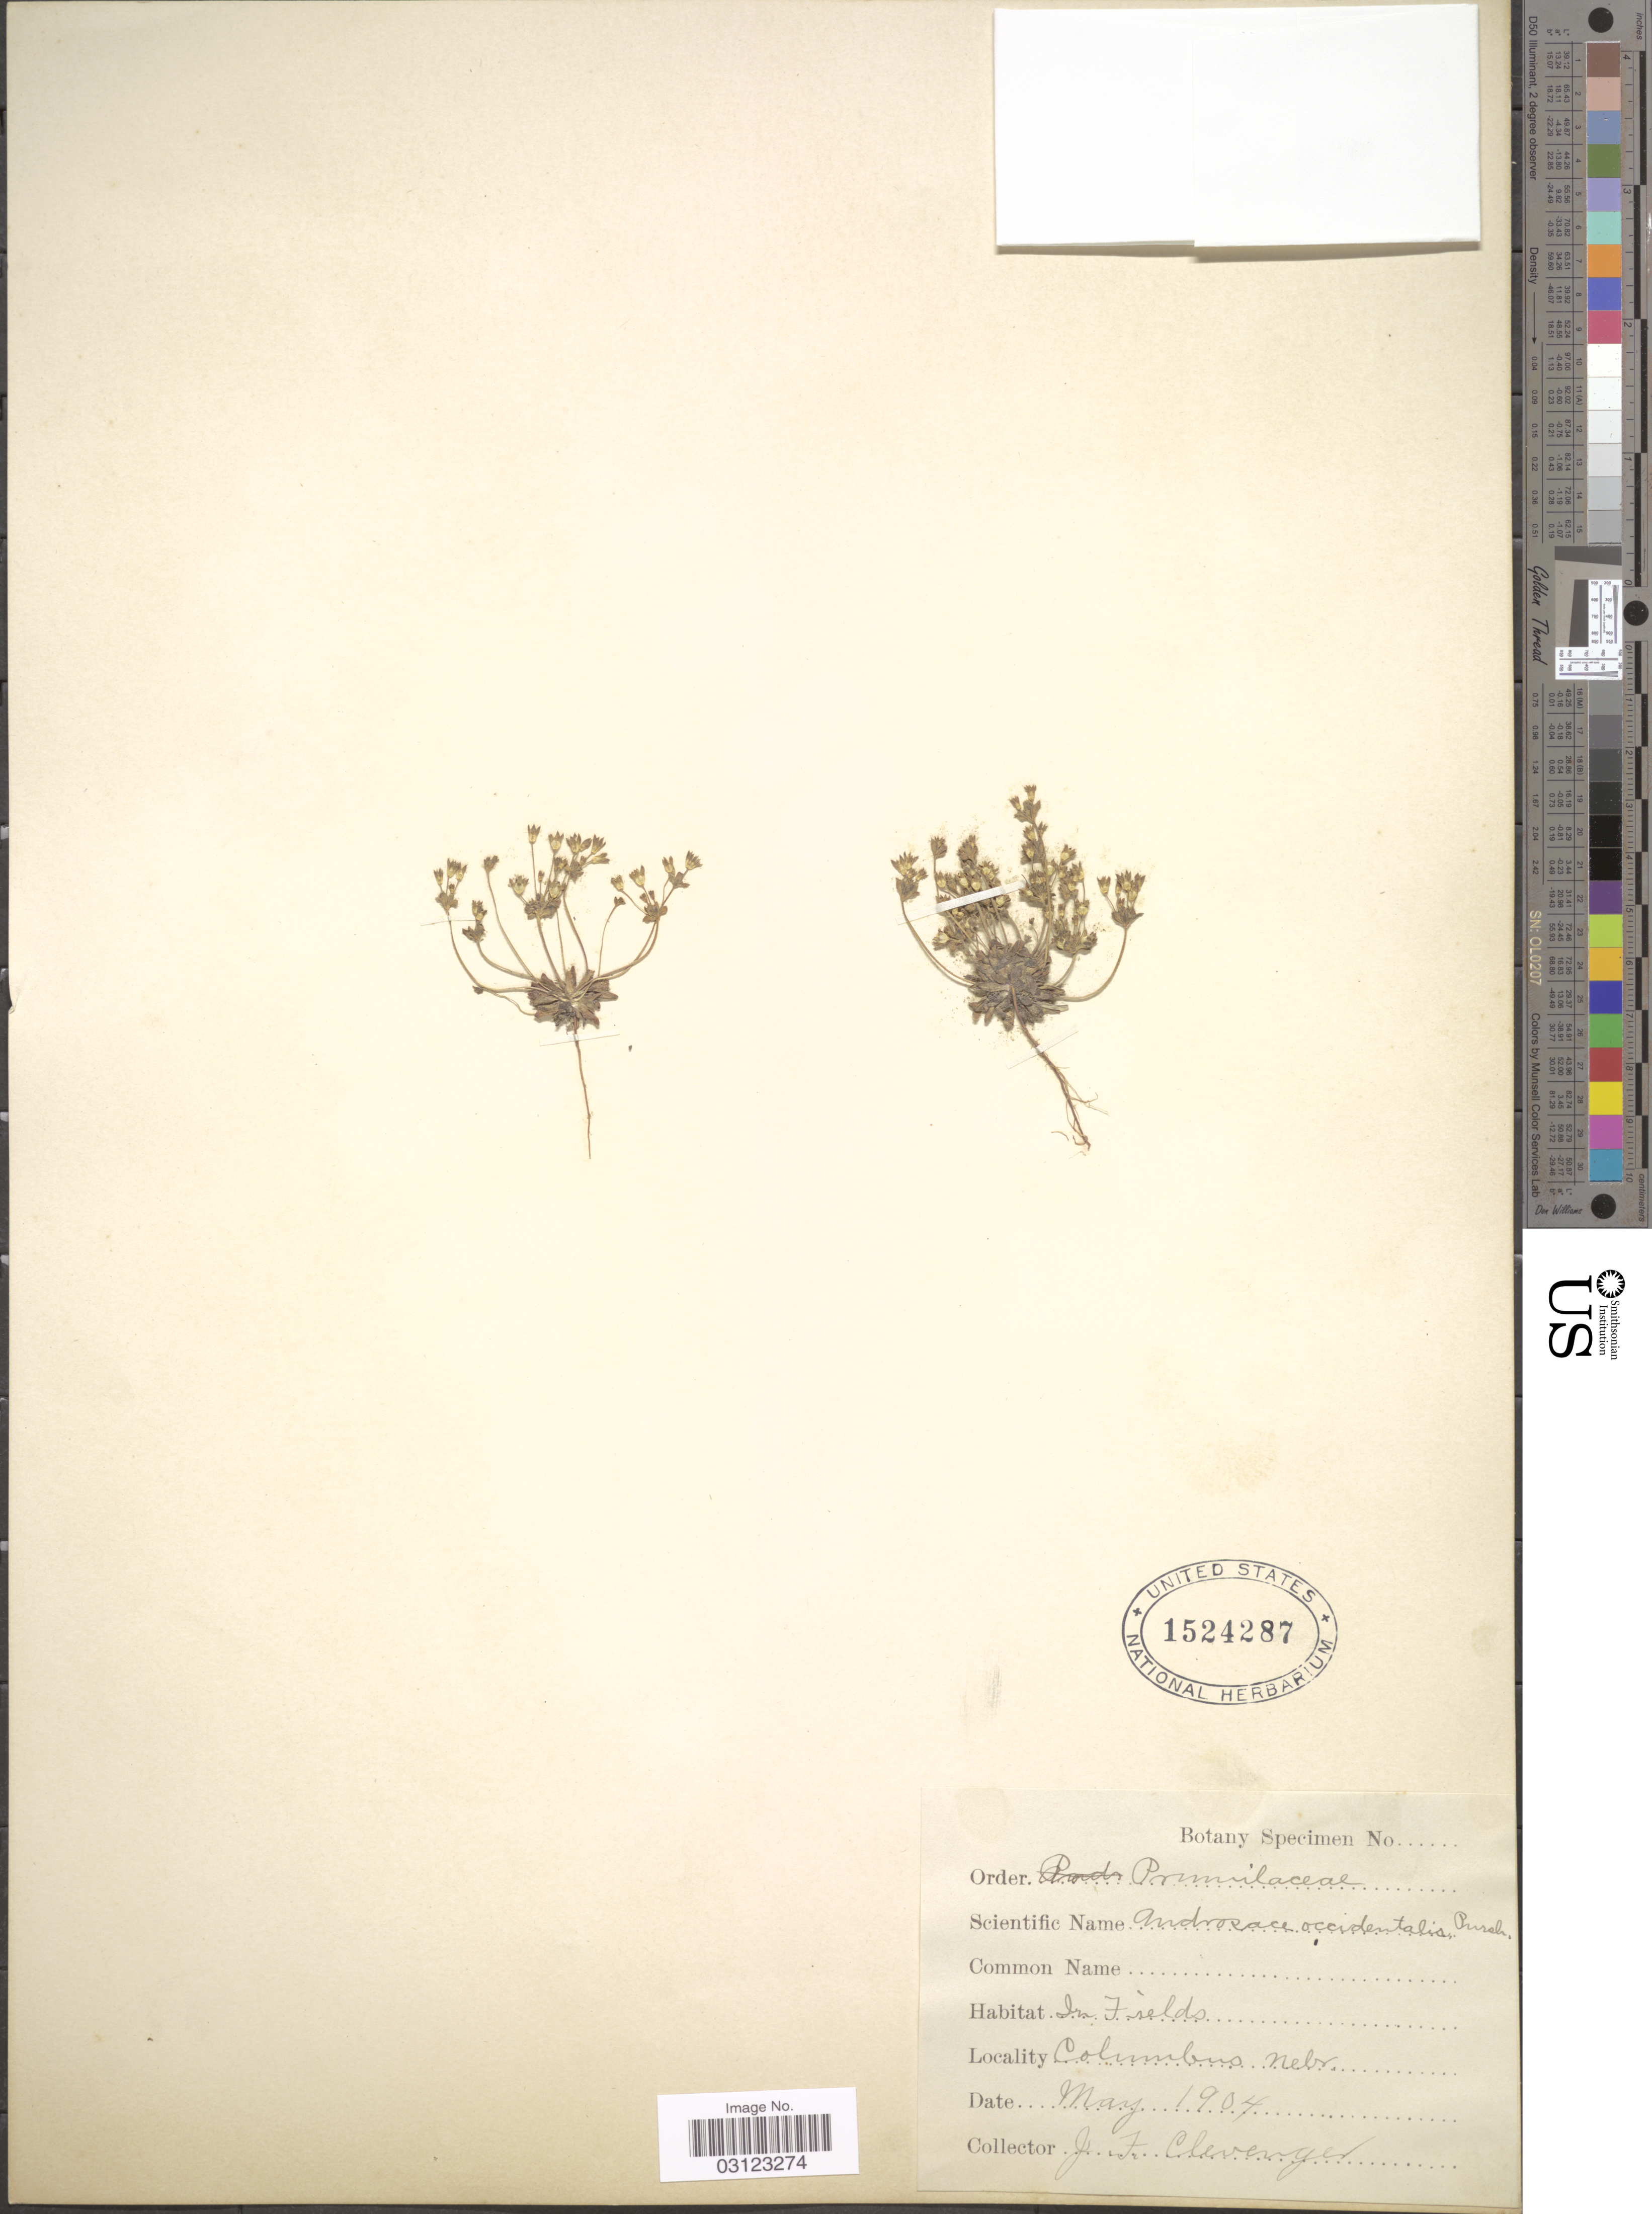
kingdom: Plantae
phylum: Tracheophyta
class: Magnoliopsida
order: Ericales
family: Primulaceae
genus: Androsace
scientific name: Androsace occidentalis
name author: (Pursh) Pursh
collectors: J. F. Clevenger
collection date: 1904-05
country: United States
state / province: Nebraska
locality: Columbus Nebr.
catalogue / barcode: US 1524287